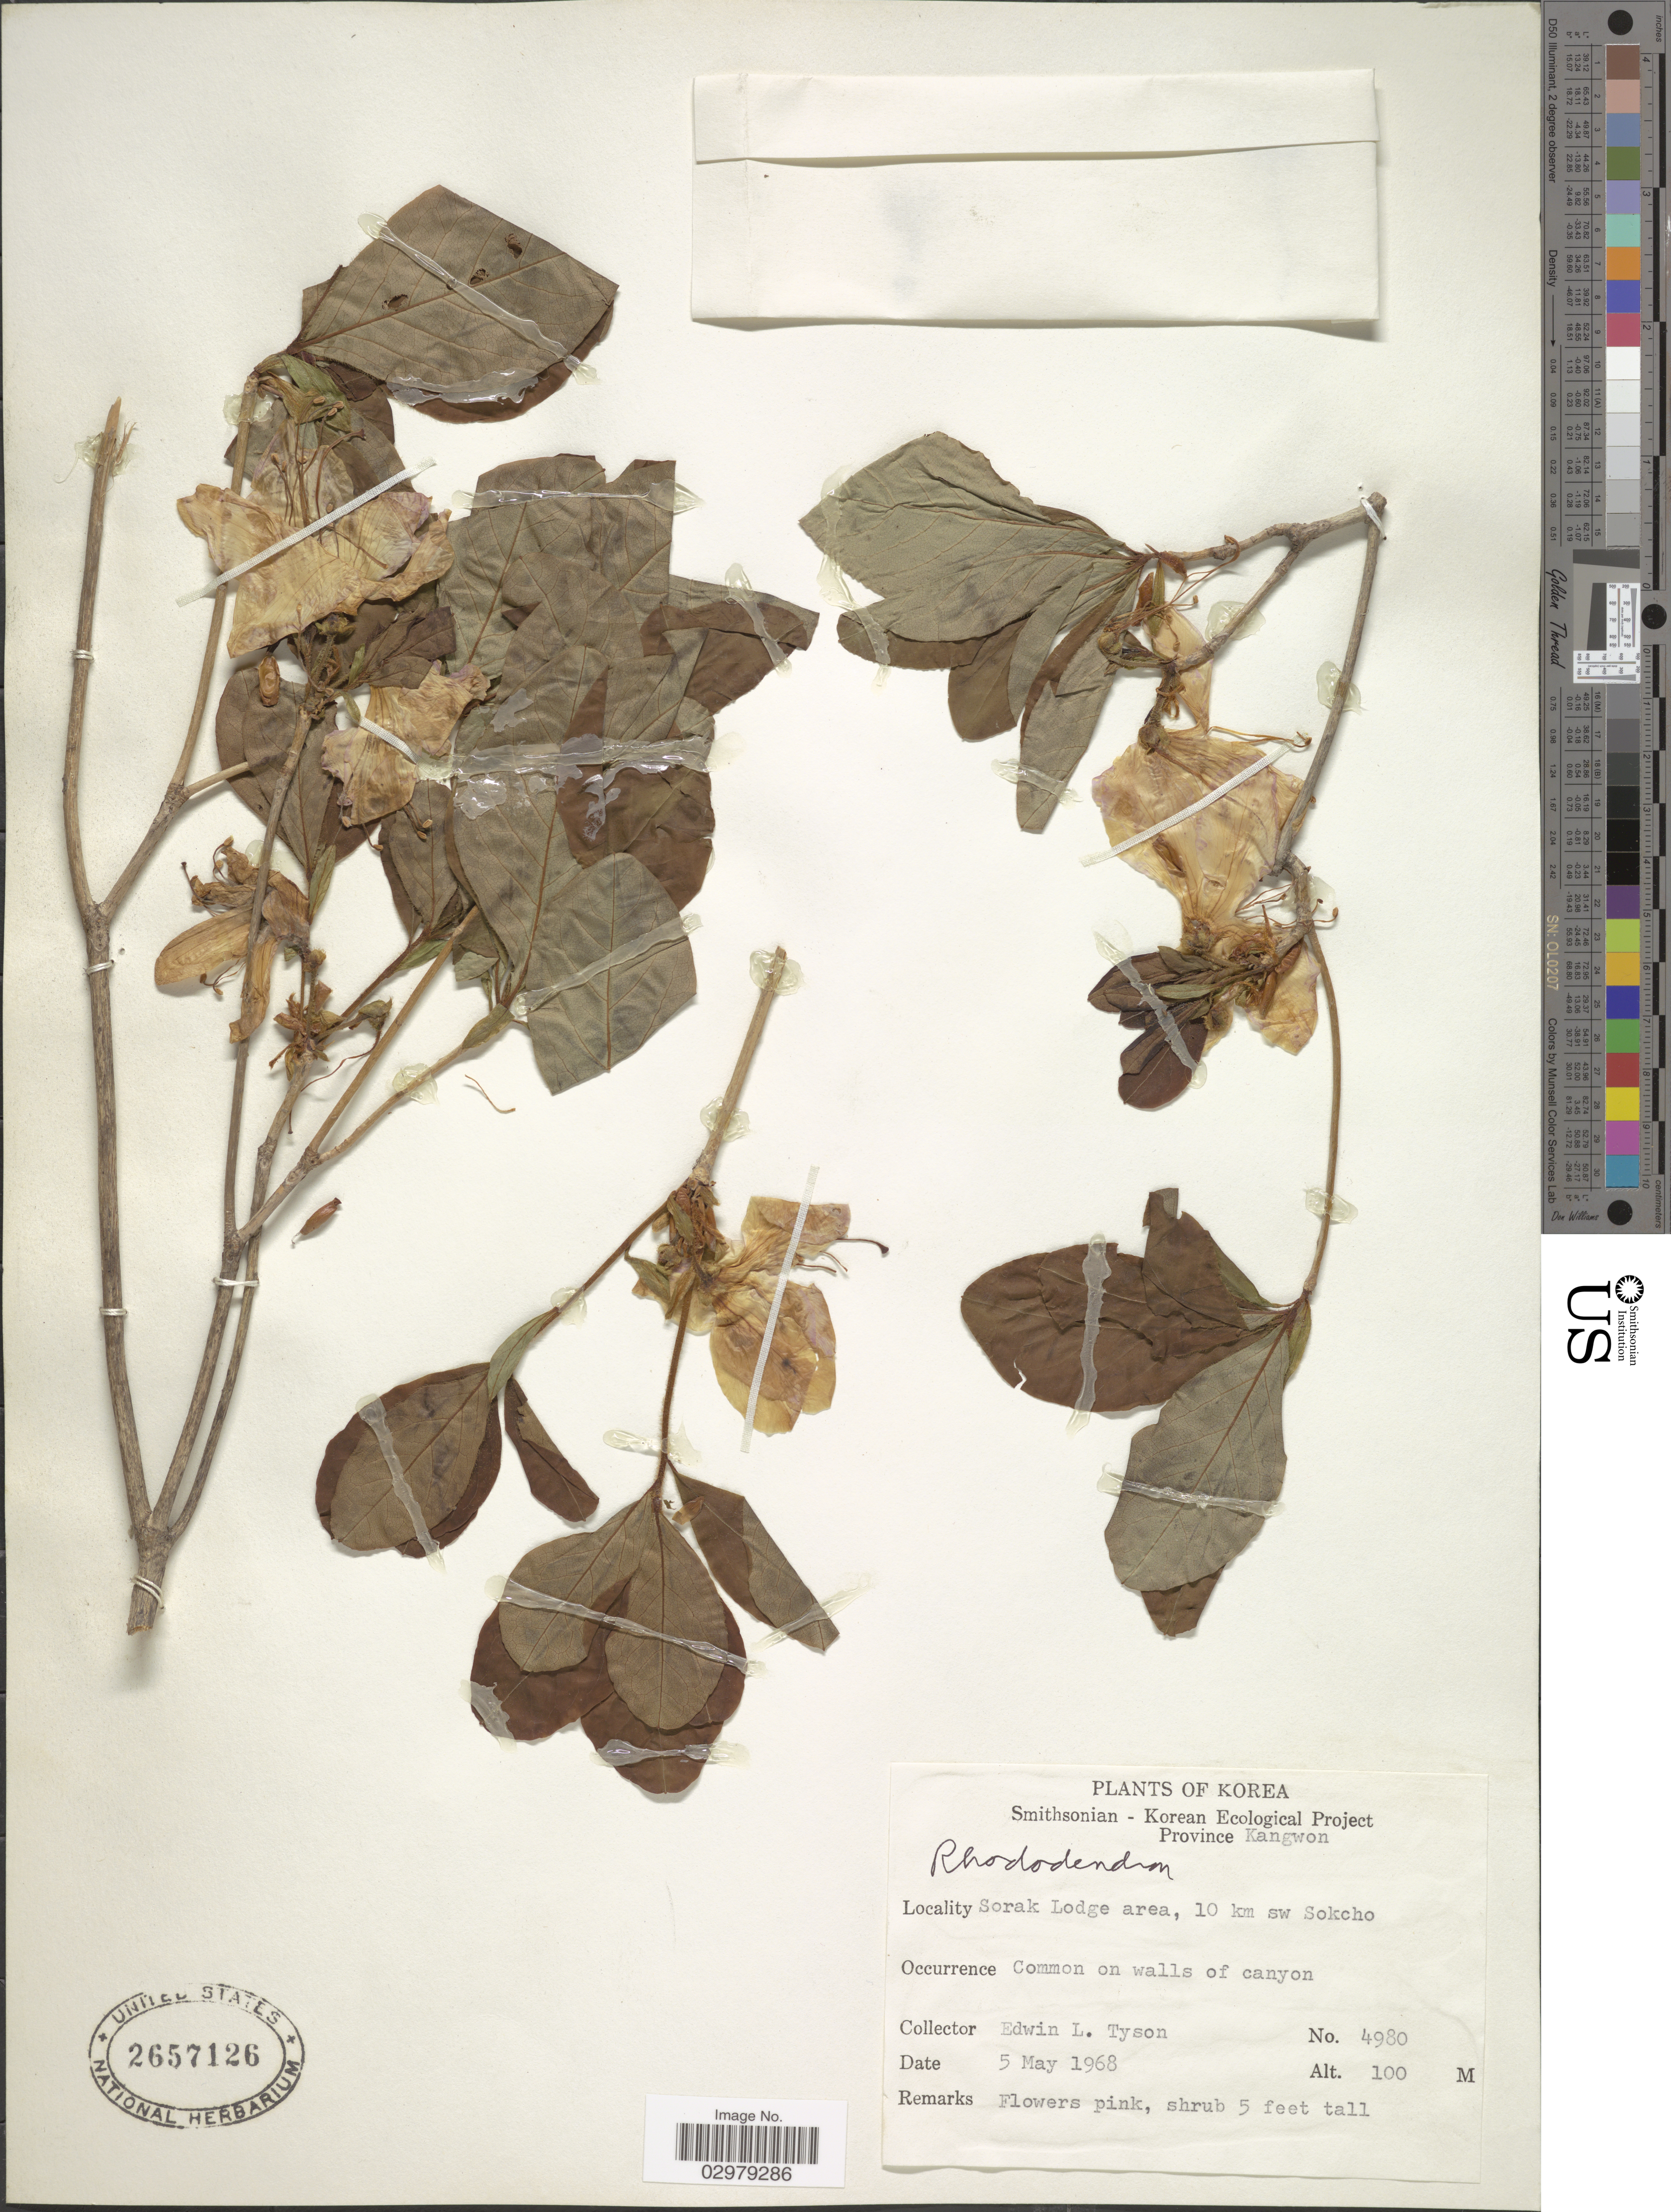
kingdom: Plantae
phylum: Tracheophyta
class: Magnoliopsida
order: Ericales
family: Ericaceae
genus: Rhododendron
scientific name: Rhododendron sp.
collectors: E. L. Tyson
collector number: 4980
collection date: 1968-05-05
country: North Korea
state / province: Kangwon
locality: Sorak Lodge area, 10 km sw Sokcho.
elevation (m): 100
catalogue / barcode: US 2657126